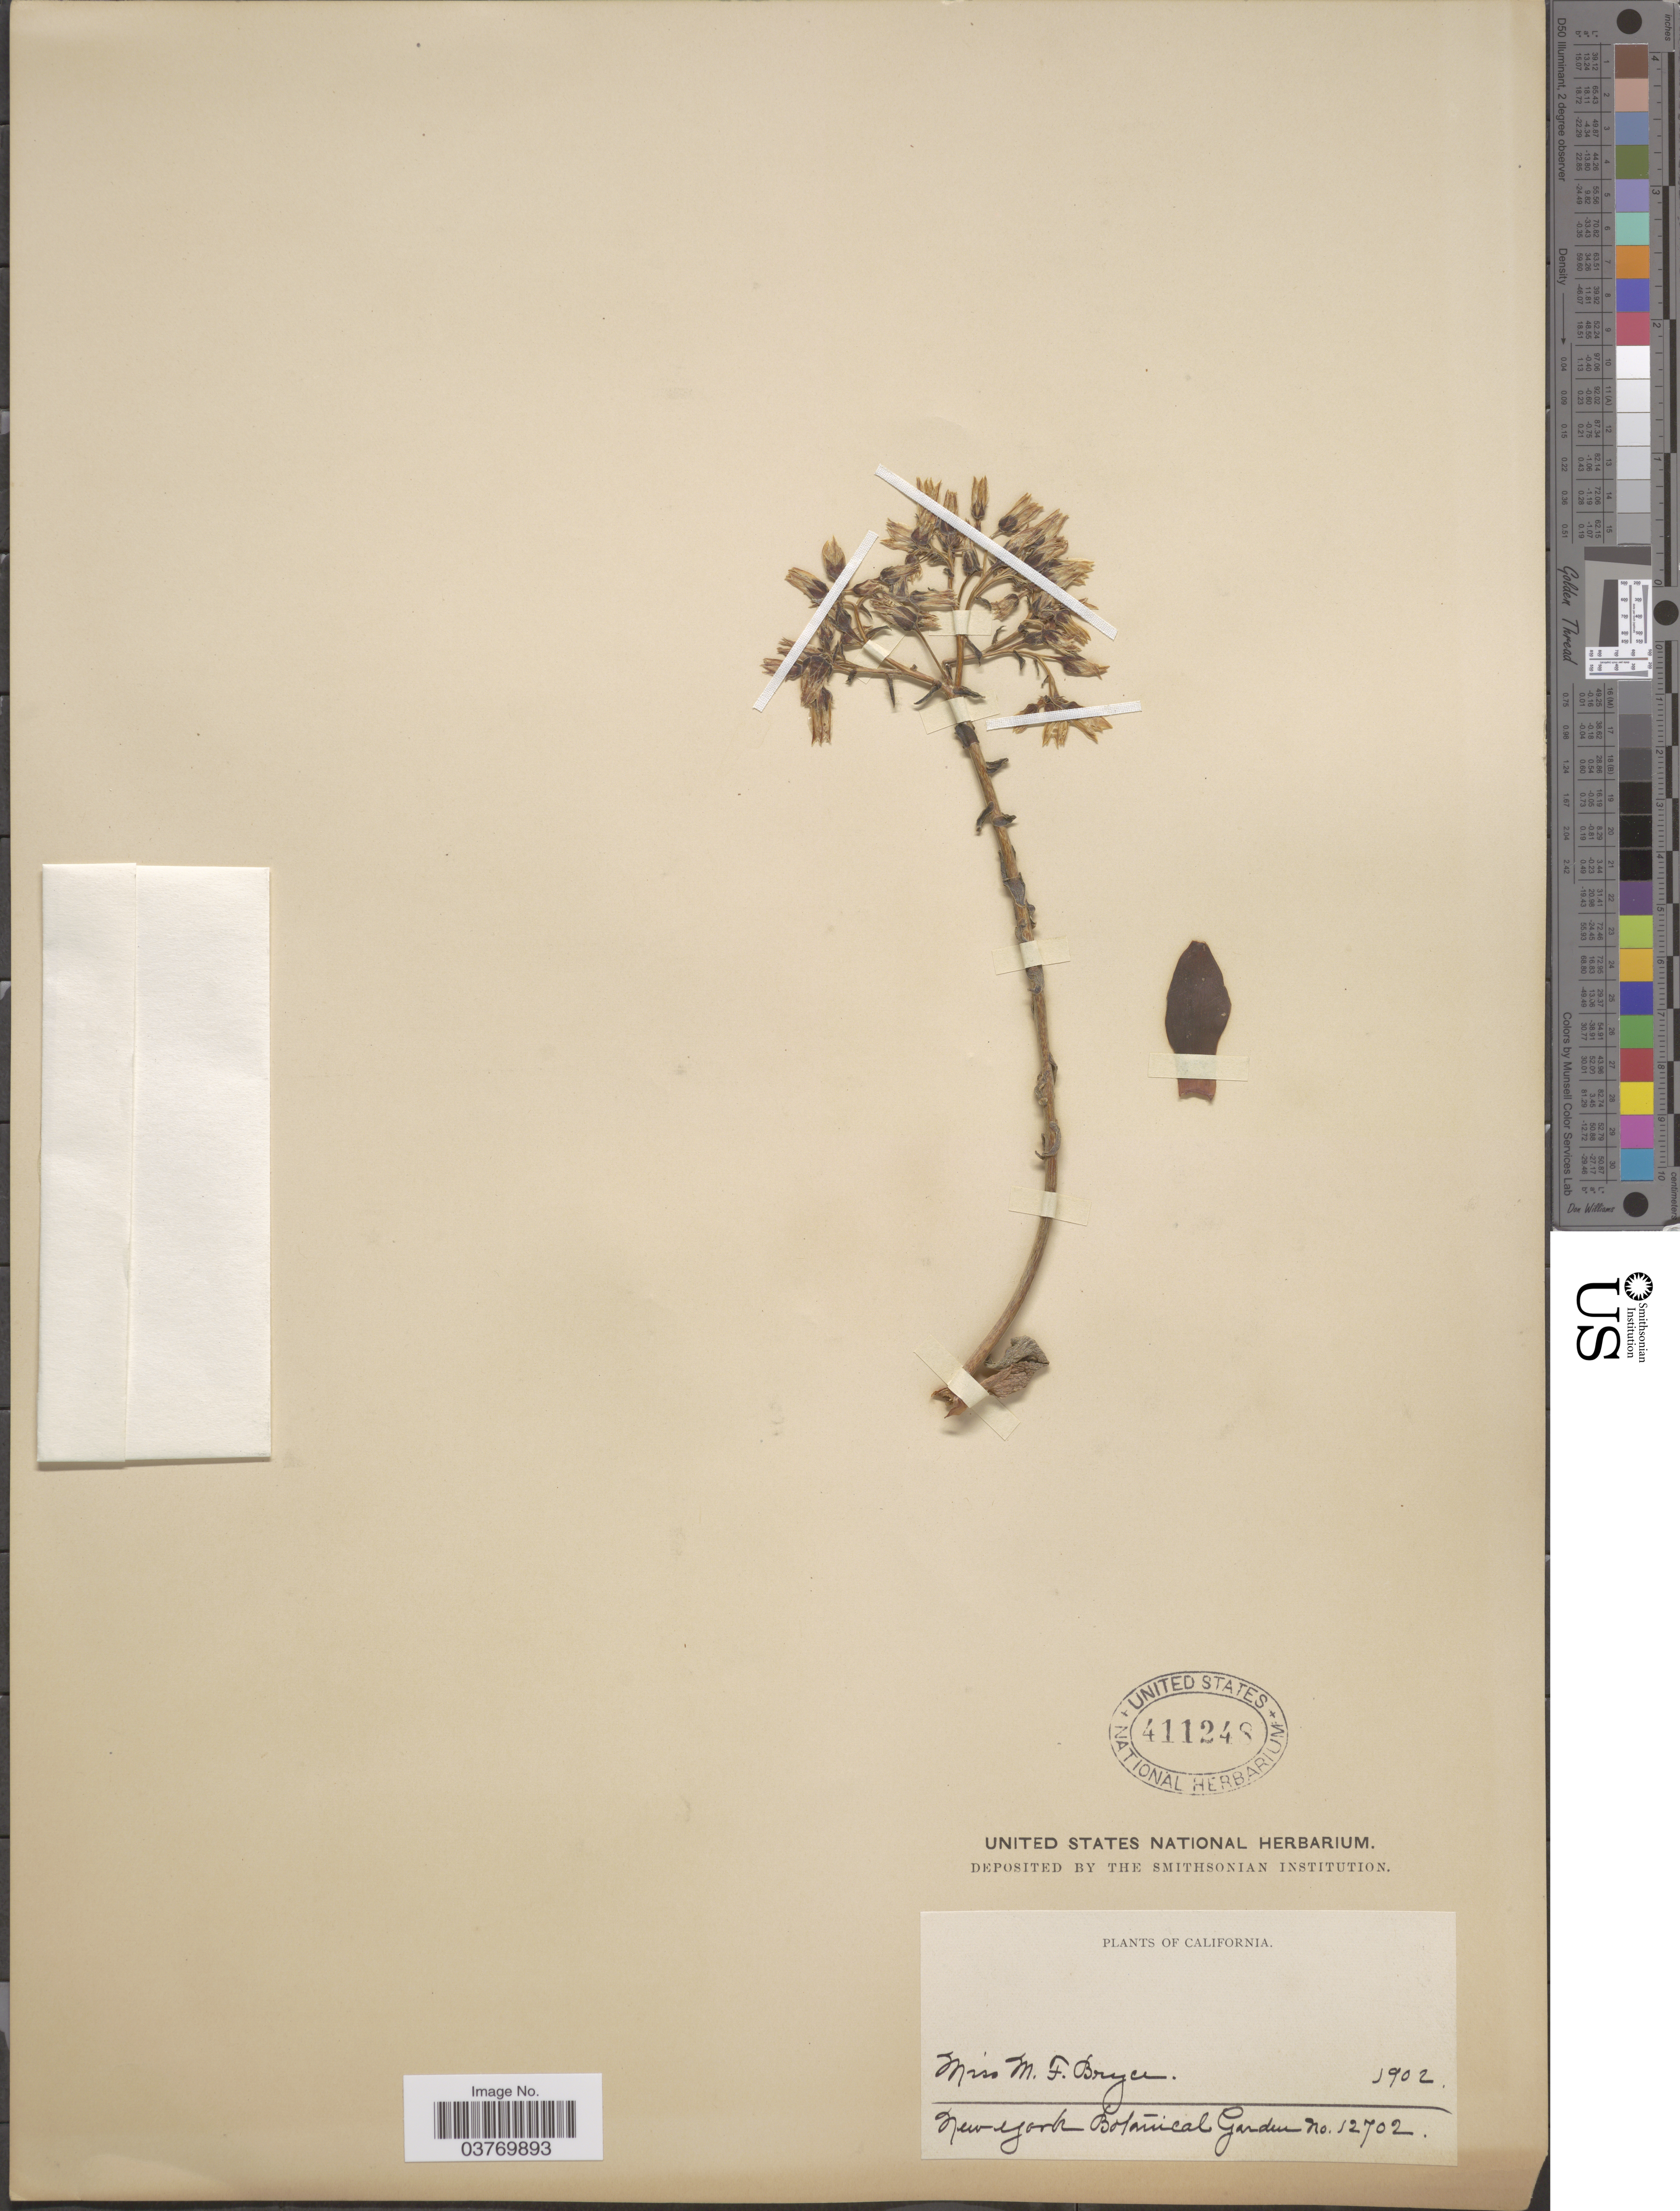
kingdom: Plantae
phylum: Tracheophyta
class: Magnoliopsida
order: Saxifragales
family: Crassulaceae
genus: Dudleya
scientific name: Dudleya sp.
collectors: M. Bryce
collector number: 12702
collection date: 1902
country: United States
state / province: New York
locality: New York Botanical Garden.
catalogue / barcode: US 411248